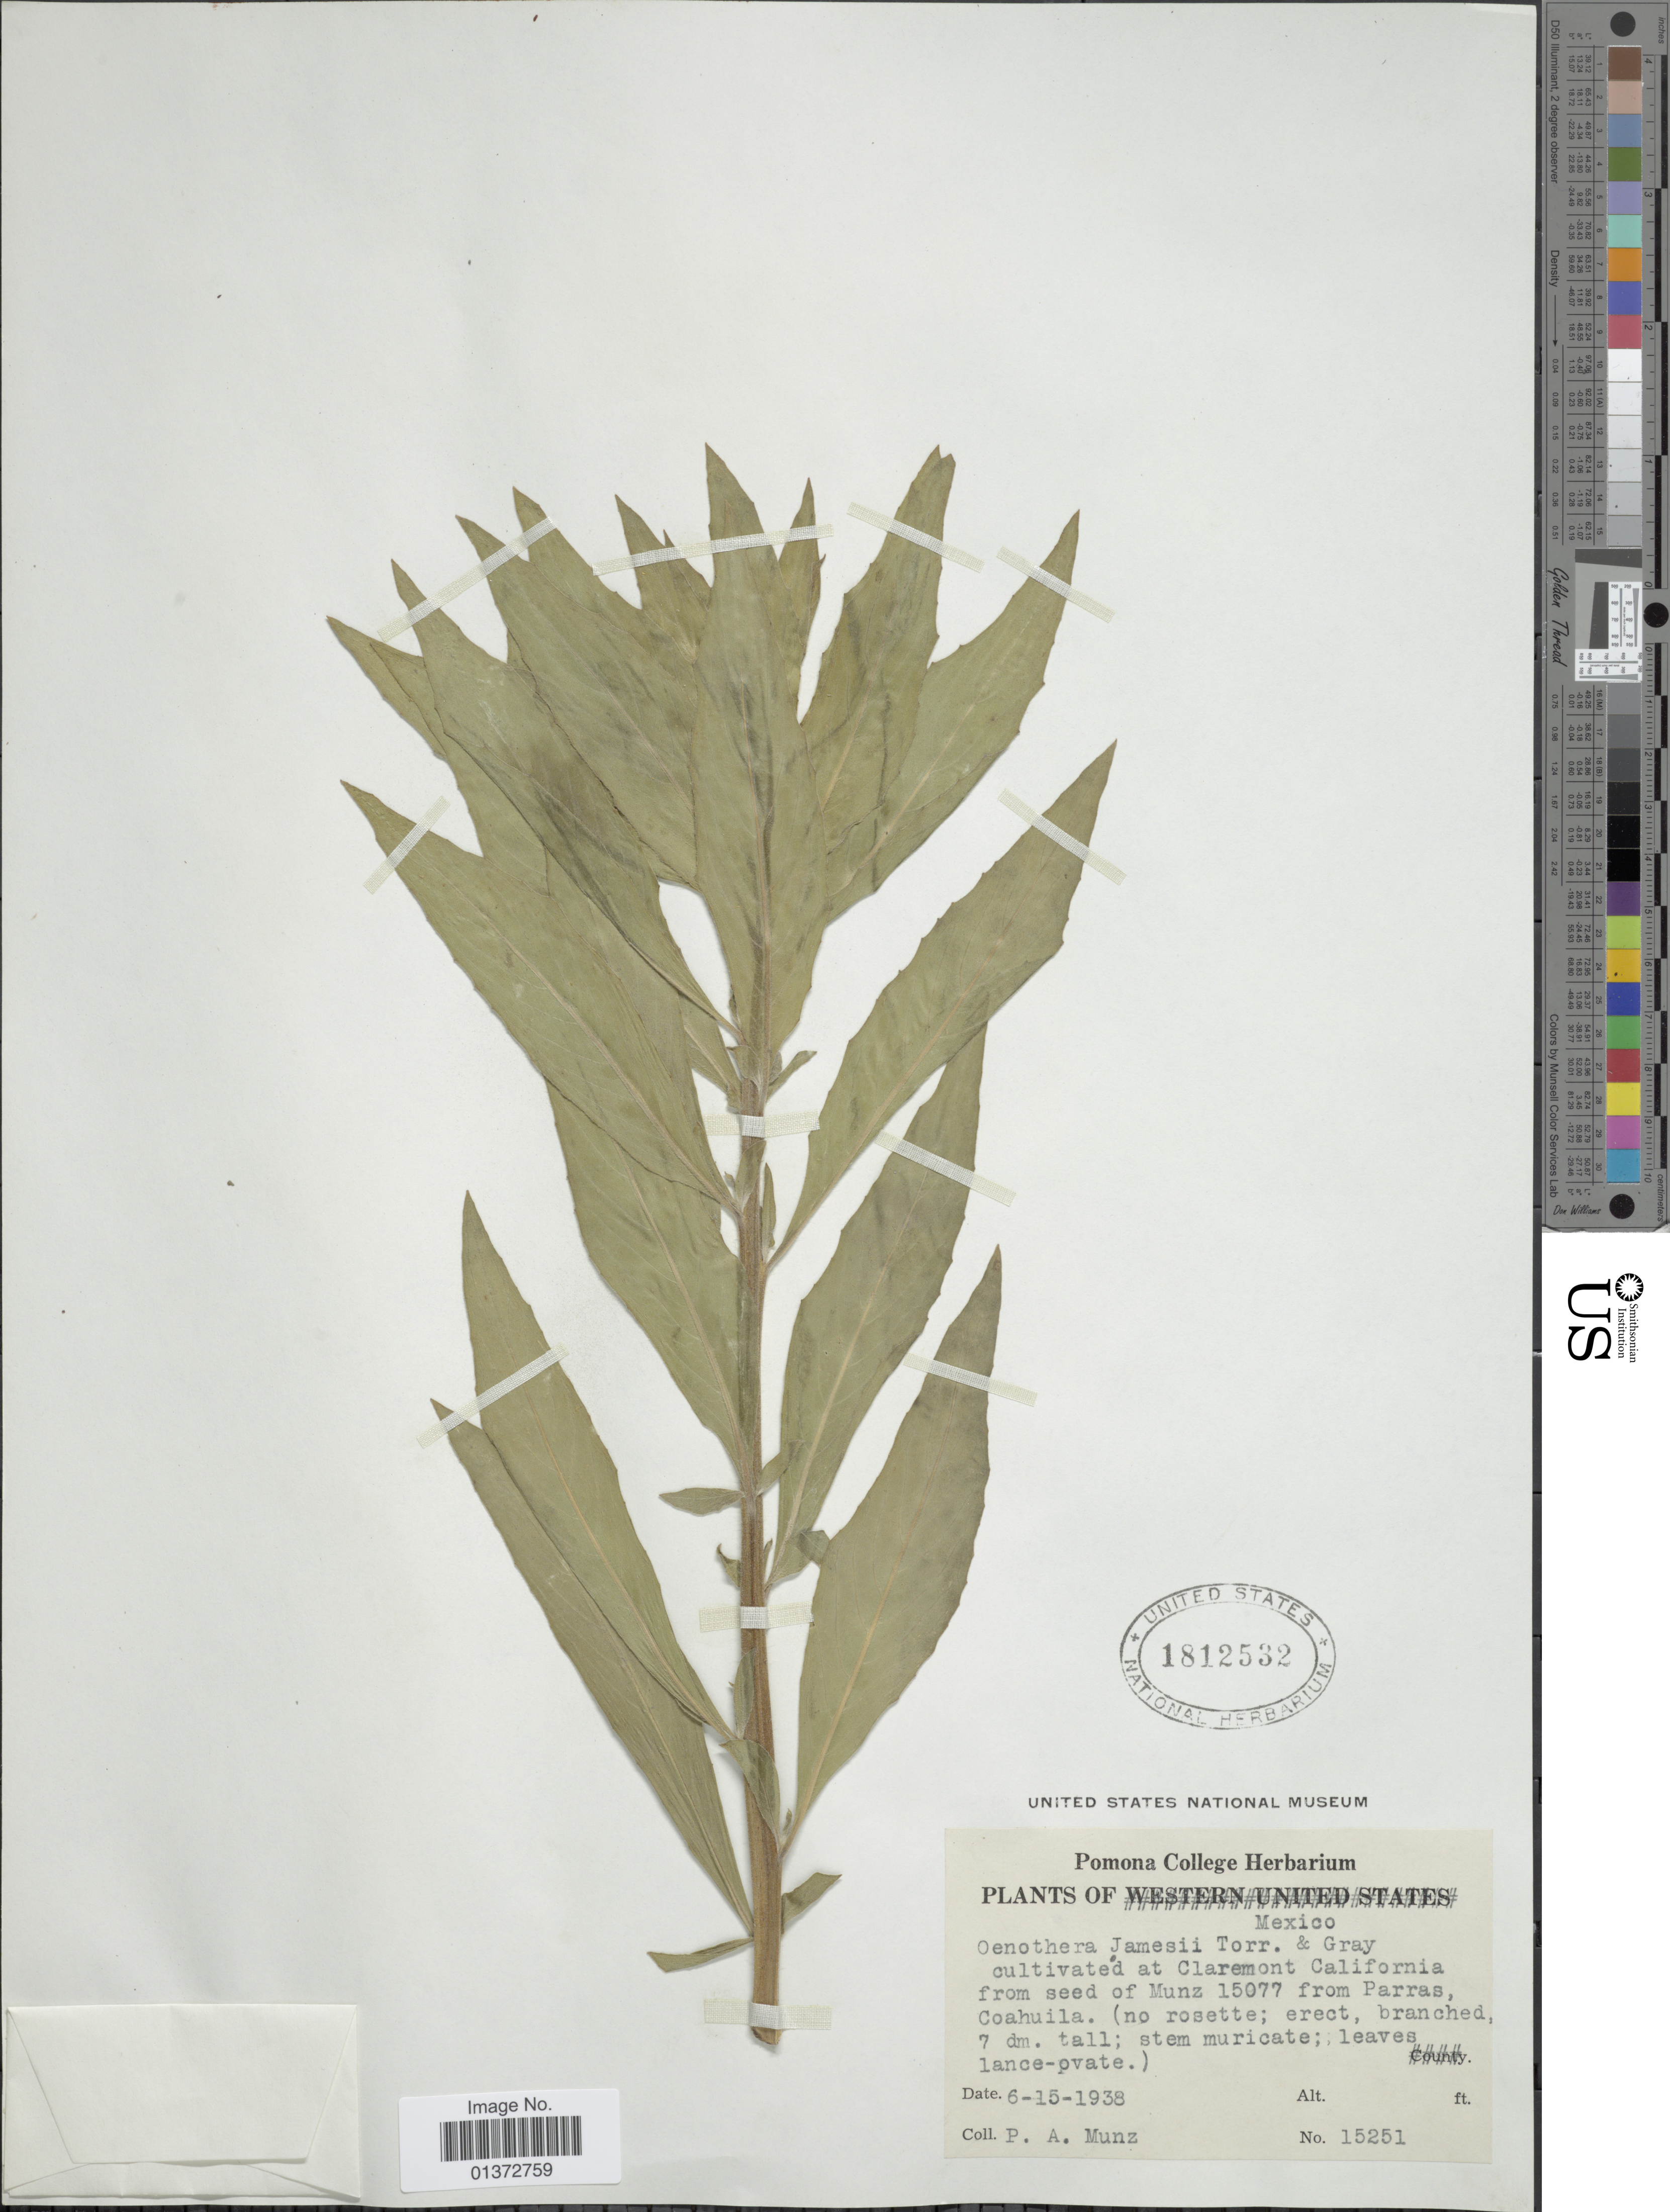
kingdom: Plantae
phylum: Tracheophyta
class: Magnoliopsida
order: Myrtales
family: Onagraceae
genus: Oenothera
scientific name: Oenothera jamesii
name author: Torr. & A. Gray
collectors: P. A. Munz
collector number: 15251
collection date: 1938-06-15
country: United States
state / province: California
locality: Claremont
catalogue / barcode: US 1812532